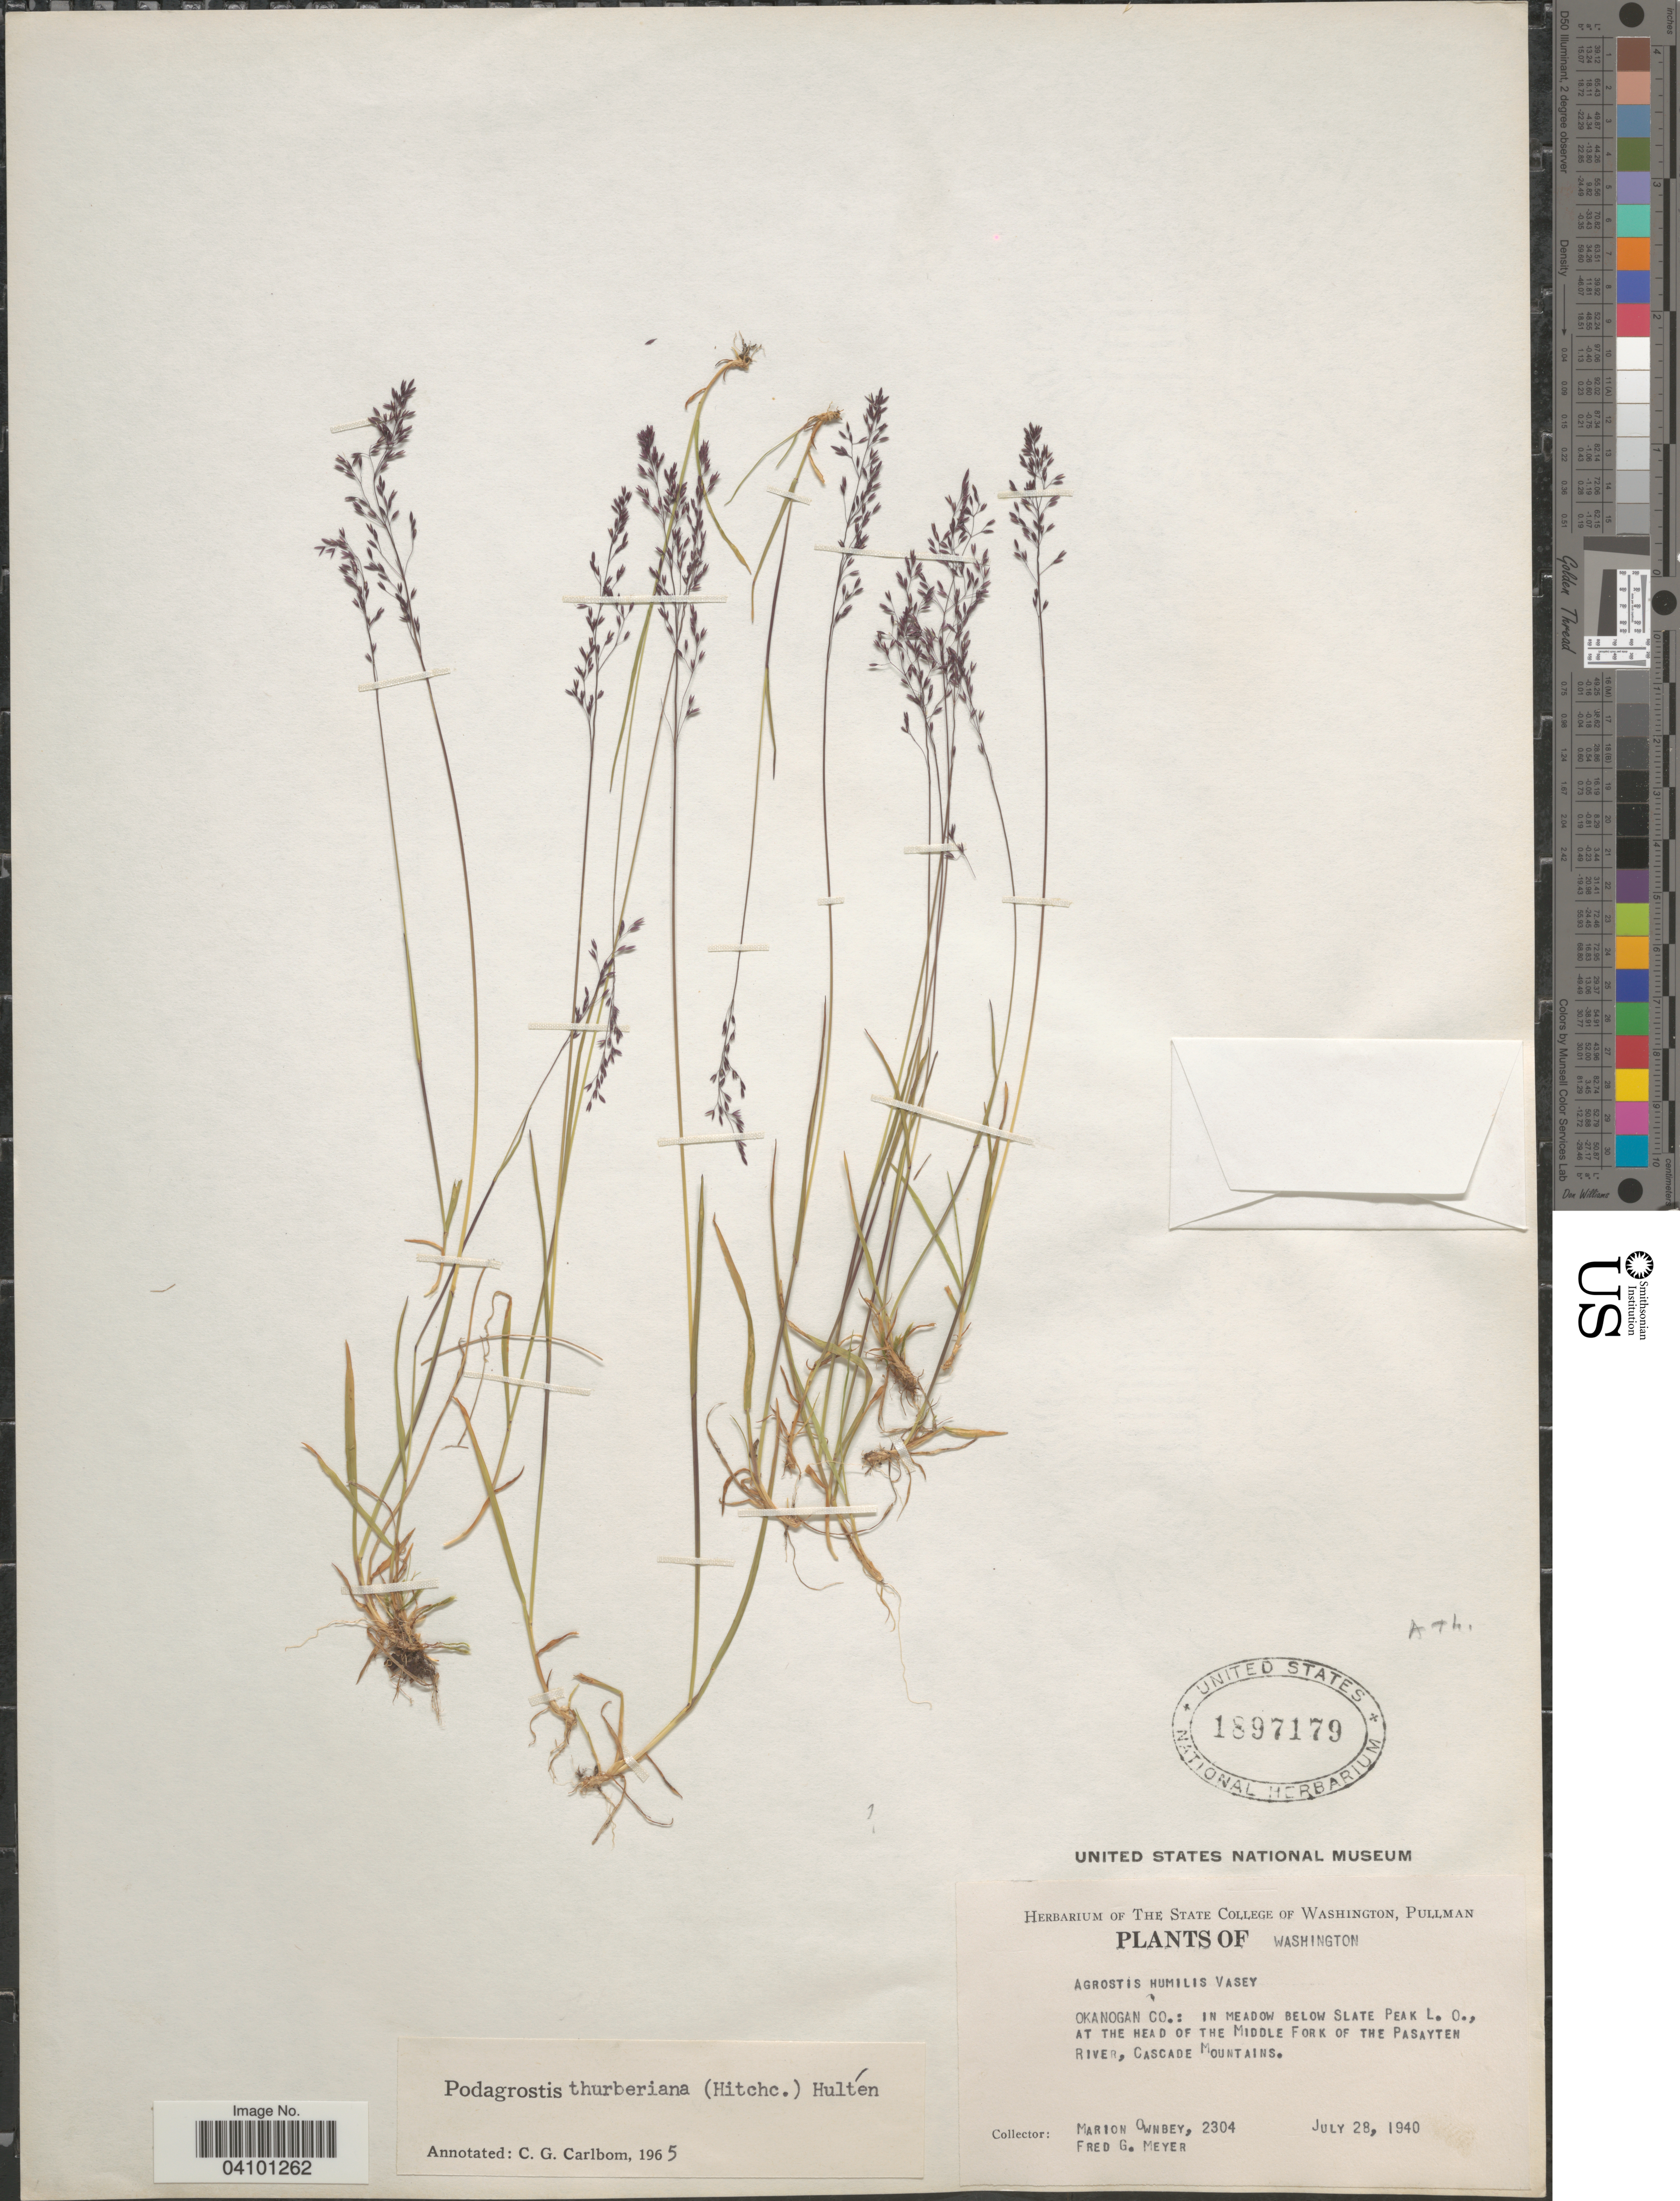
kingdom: Plantae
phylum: Tracheophyta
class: Liliopsida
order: Poales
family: Poaceae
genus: Podagrostis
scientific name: Podagrostis thurberiana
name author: Hitchc.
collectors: M. Ownbey & F. Meyer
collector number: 2304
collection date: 1940-07-28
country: United States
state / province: Washington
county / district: Okanogan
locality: Okanogan Co.: in meadow below Slate Peak L. O., at the head of the Middle Fork of the Pasayten River, Cascade Mountains.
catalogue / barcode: US 1897179